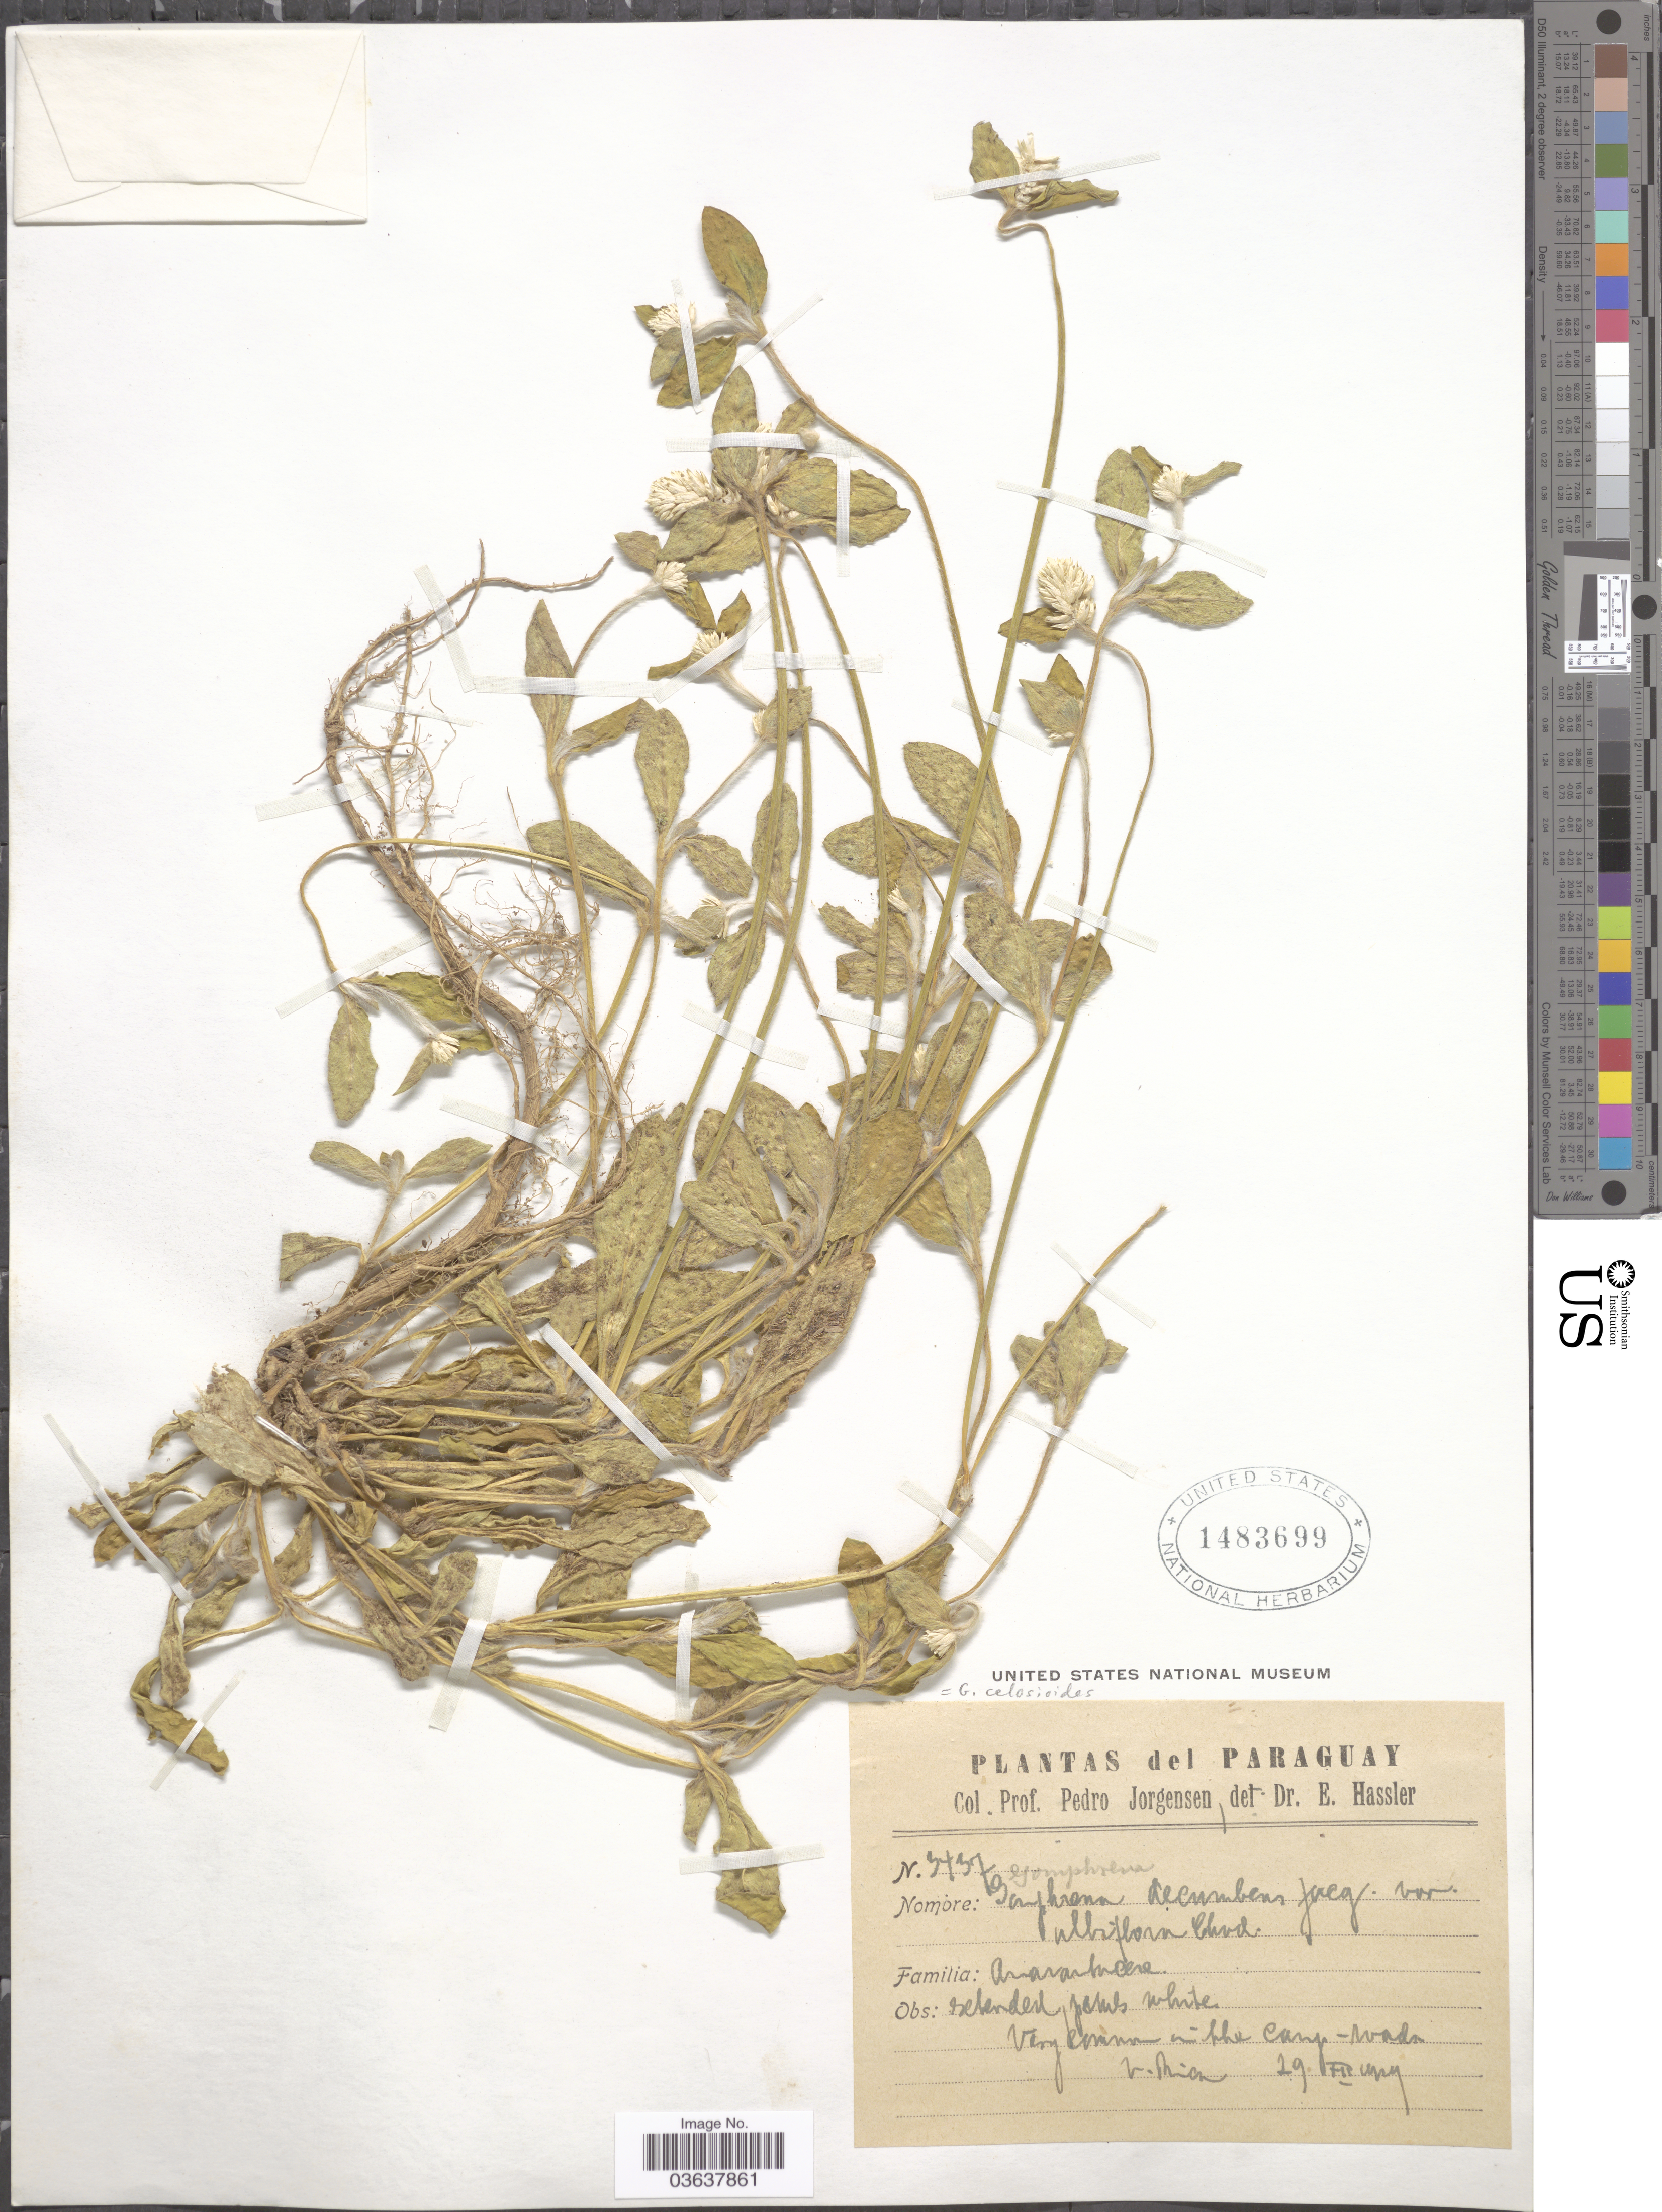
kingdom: Plantae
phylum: Tracheophyta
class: Magnoliopsida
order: Caryophyllales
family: Amaranthaceae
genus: Gomphrena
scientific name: Gomphrena celosioides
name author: Mart.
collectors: P. Jörgensen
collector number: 3437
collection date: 1929-12-29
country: Paraguay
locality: V. Rica.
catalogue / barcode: US 1483699